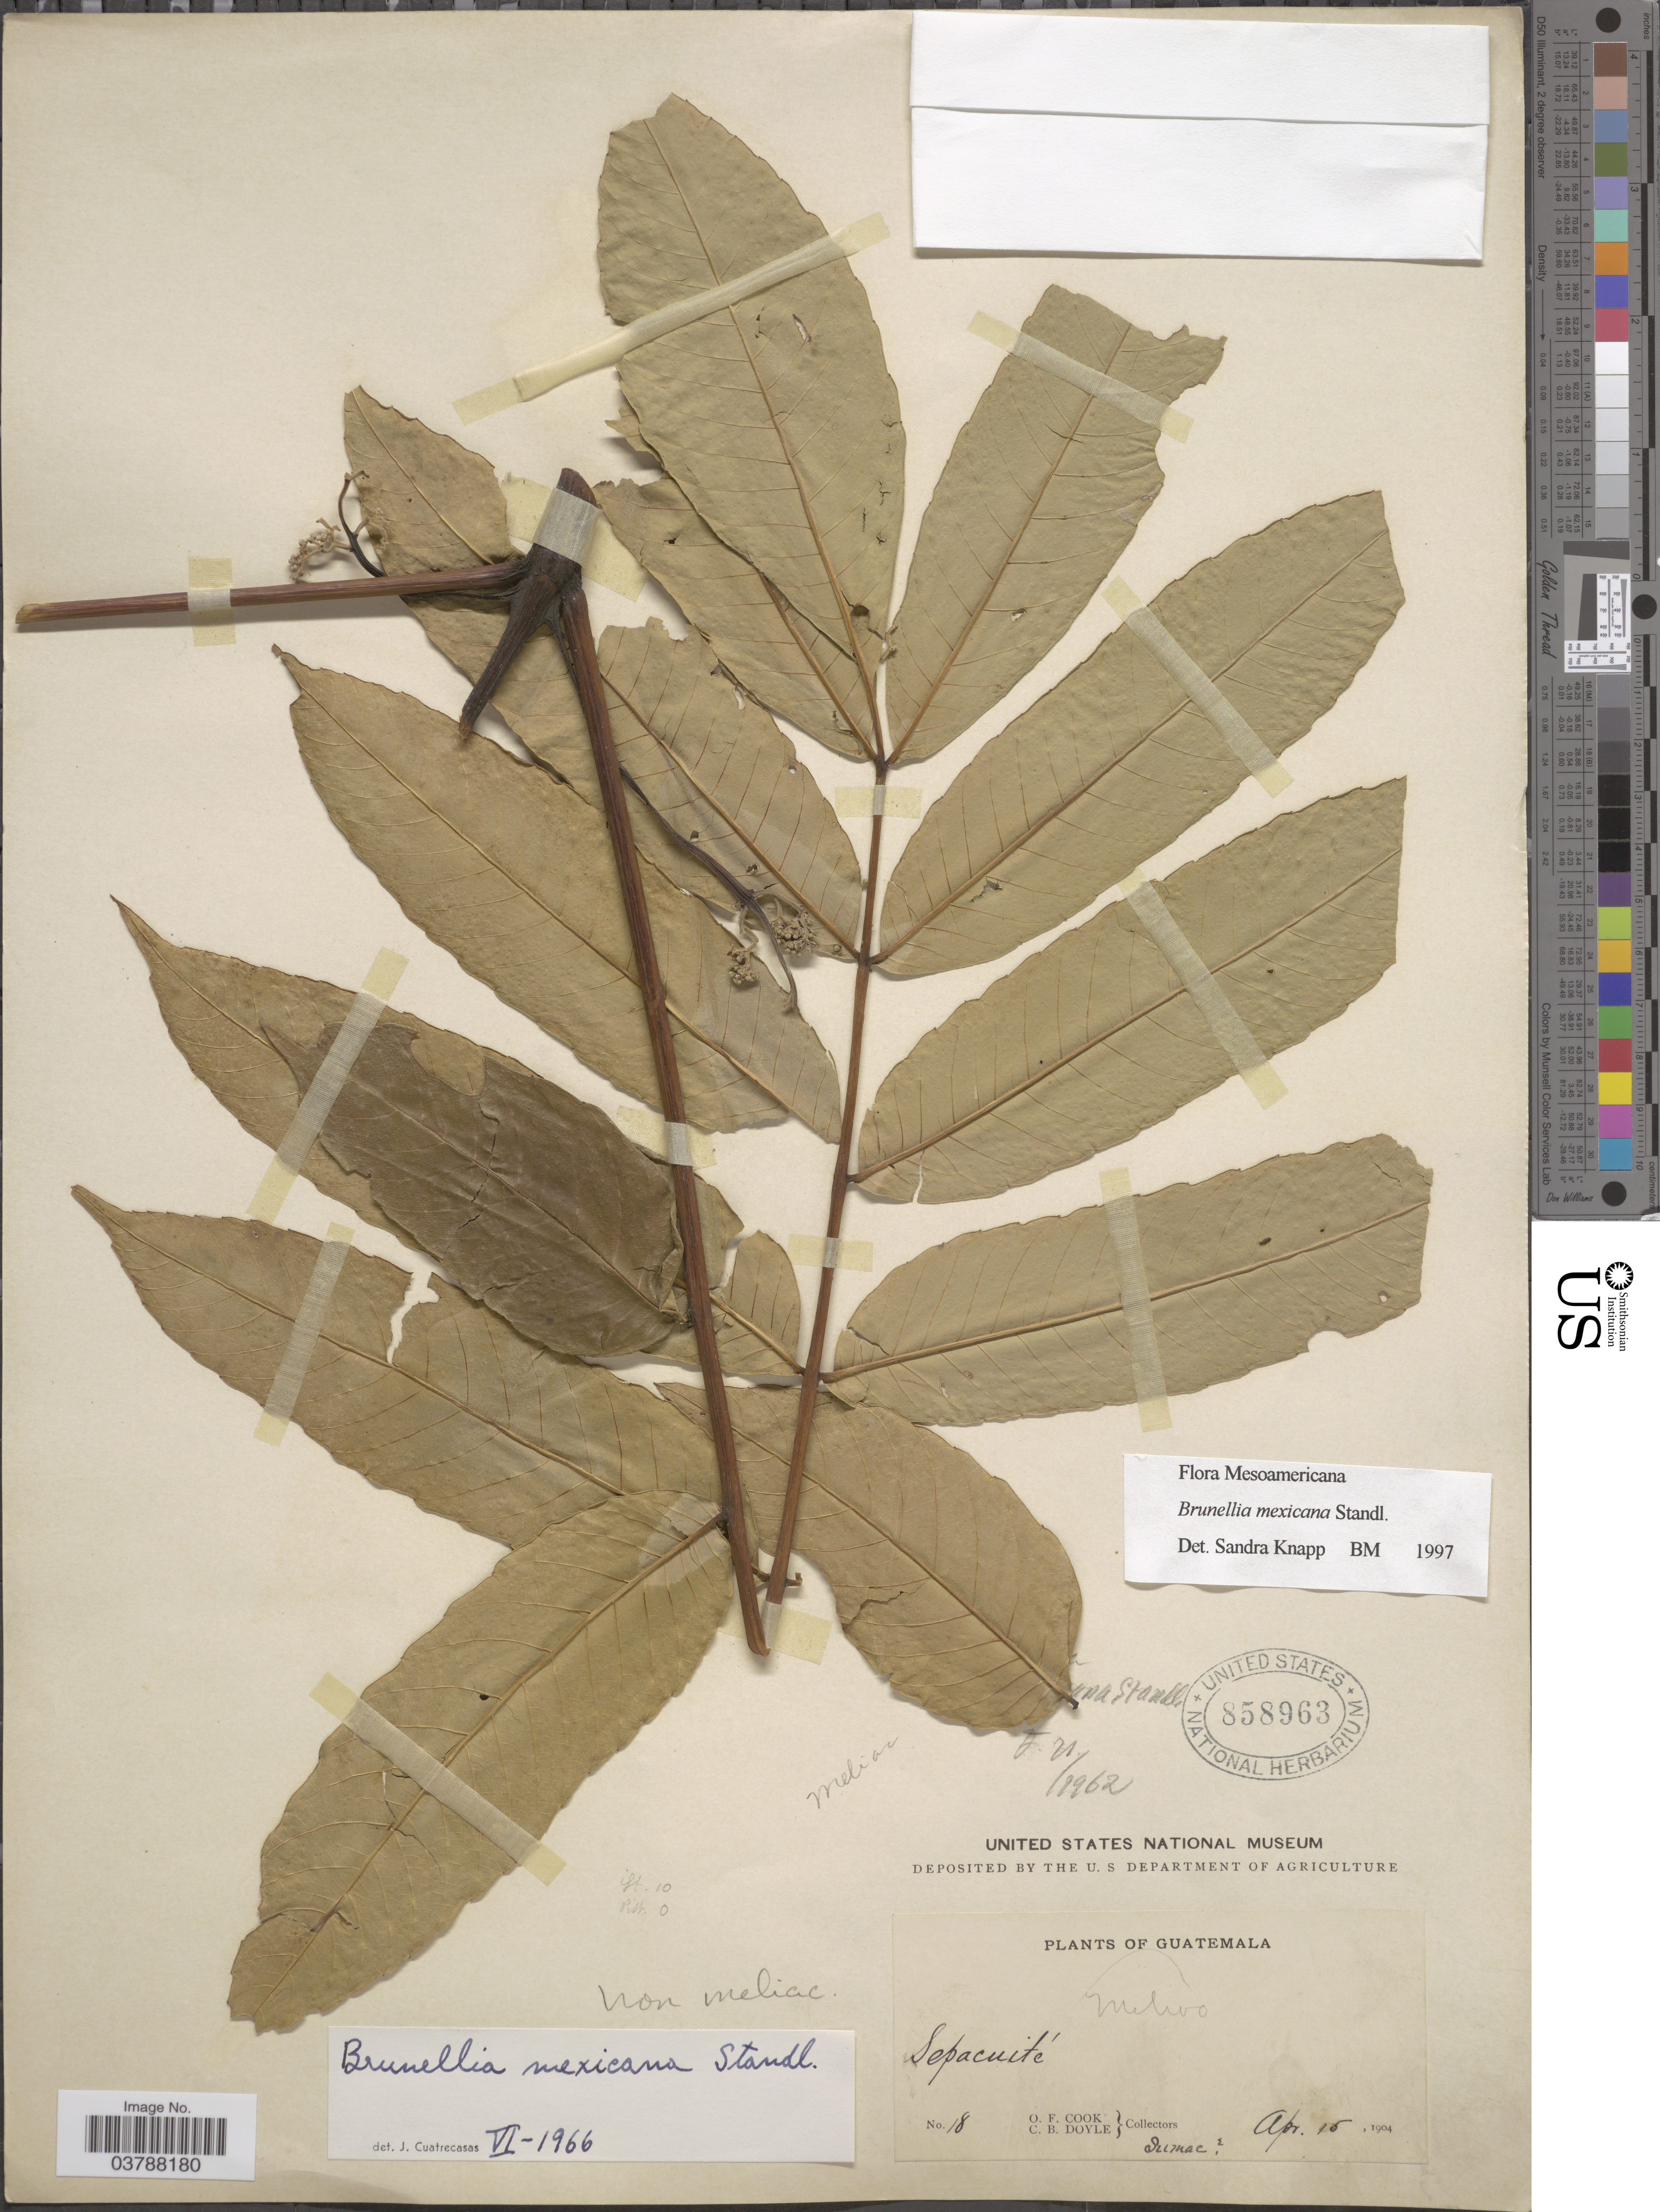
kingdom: Plantae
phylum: Tracheophyta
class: Magnoliopsida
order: Oxalidales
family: Brunelliaceae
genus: Brunellia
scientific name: Brunellia mexicana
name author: Standl.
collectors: O. F. Cook & C. Doyle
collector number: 18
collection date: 1904-04-15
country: Guatemala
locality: Sepacuité.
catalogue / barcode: US 858963